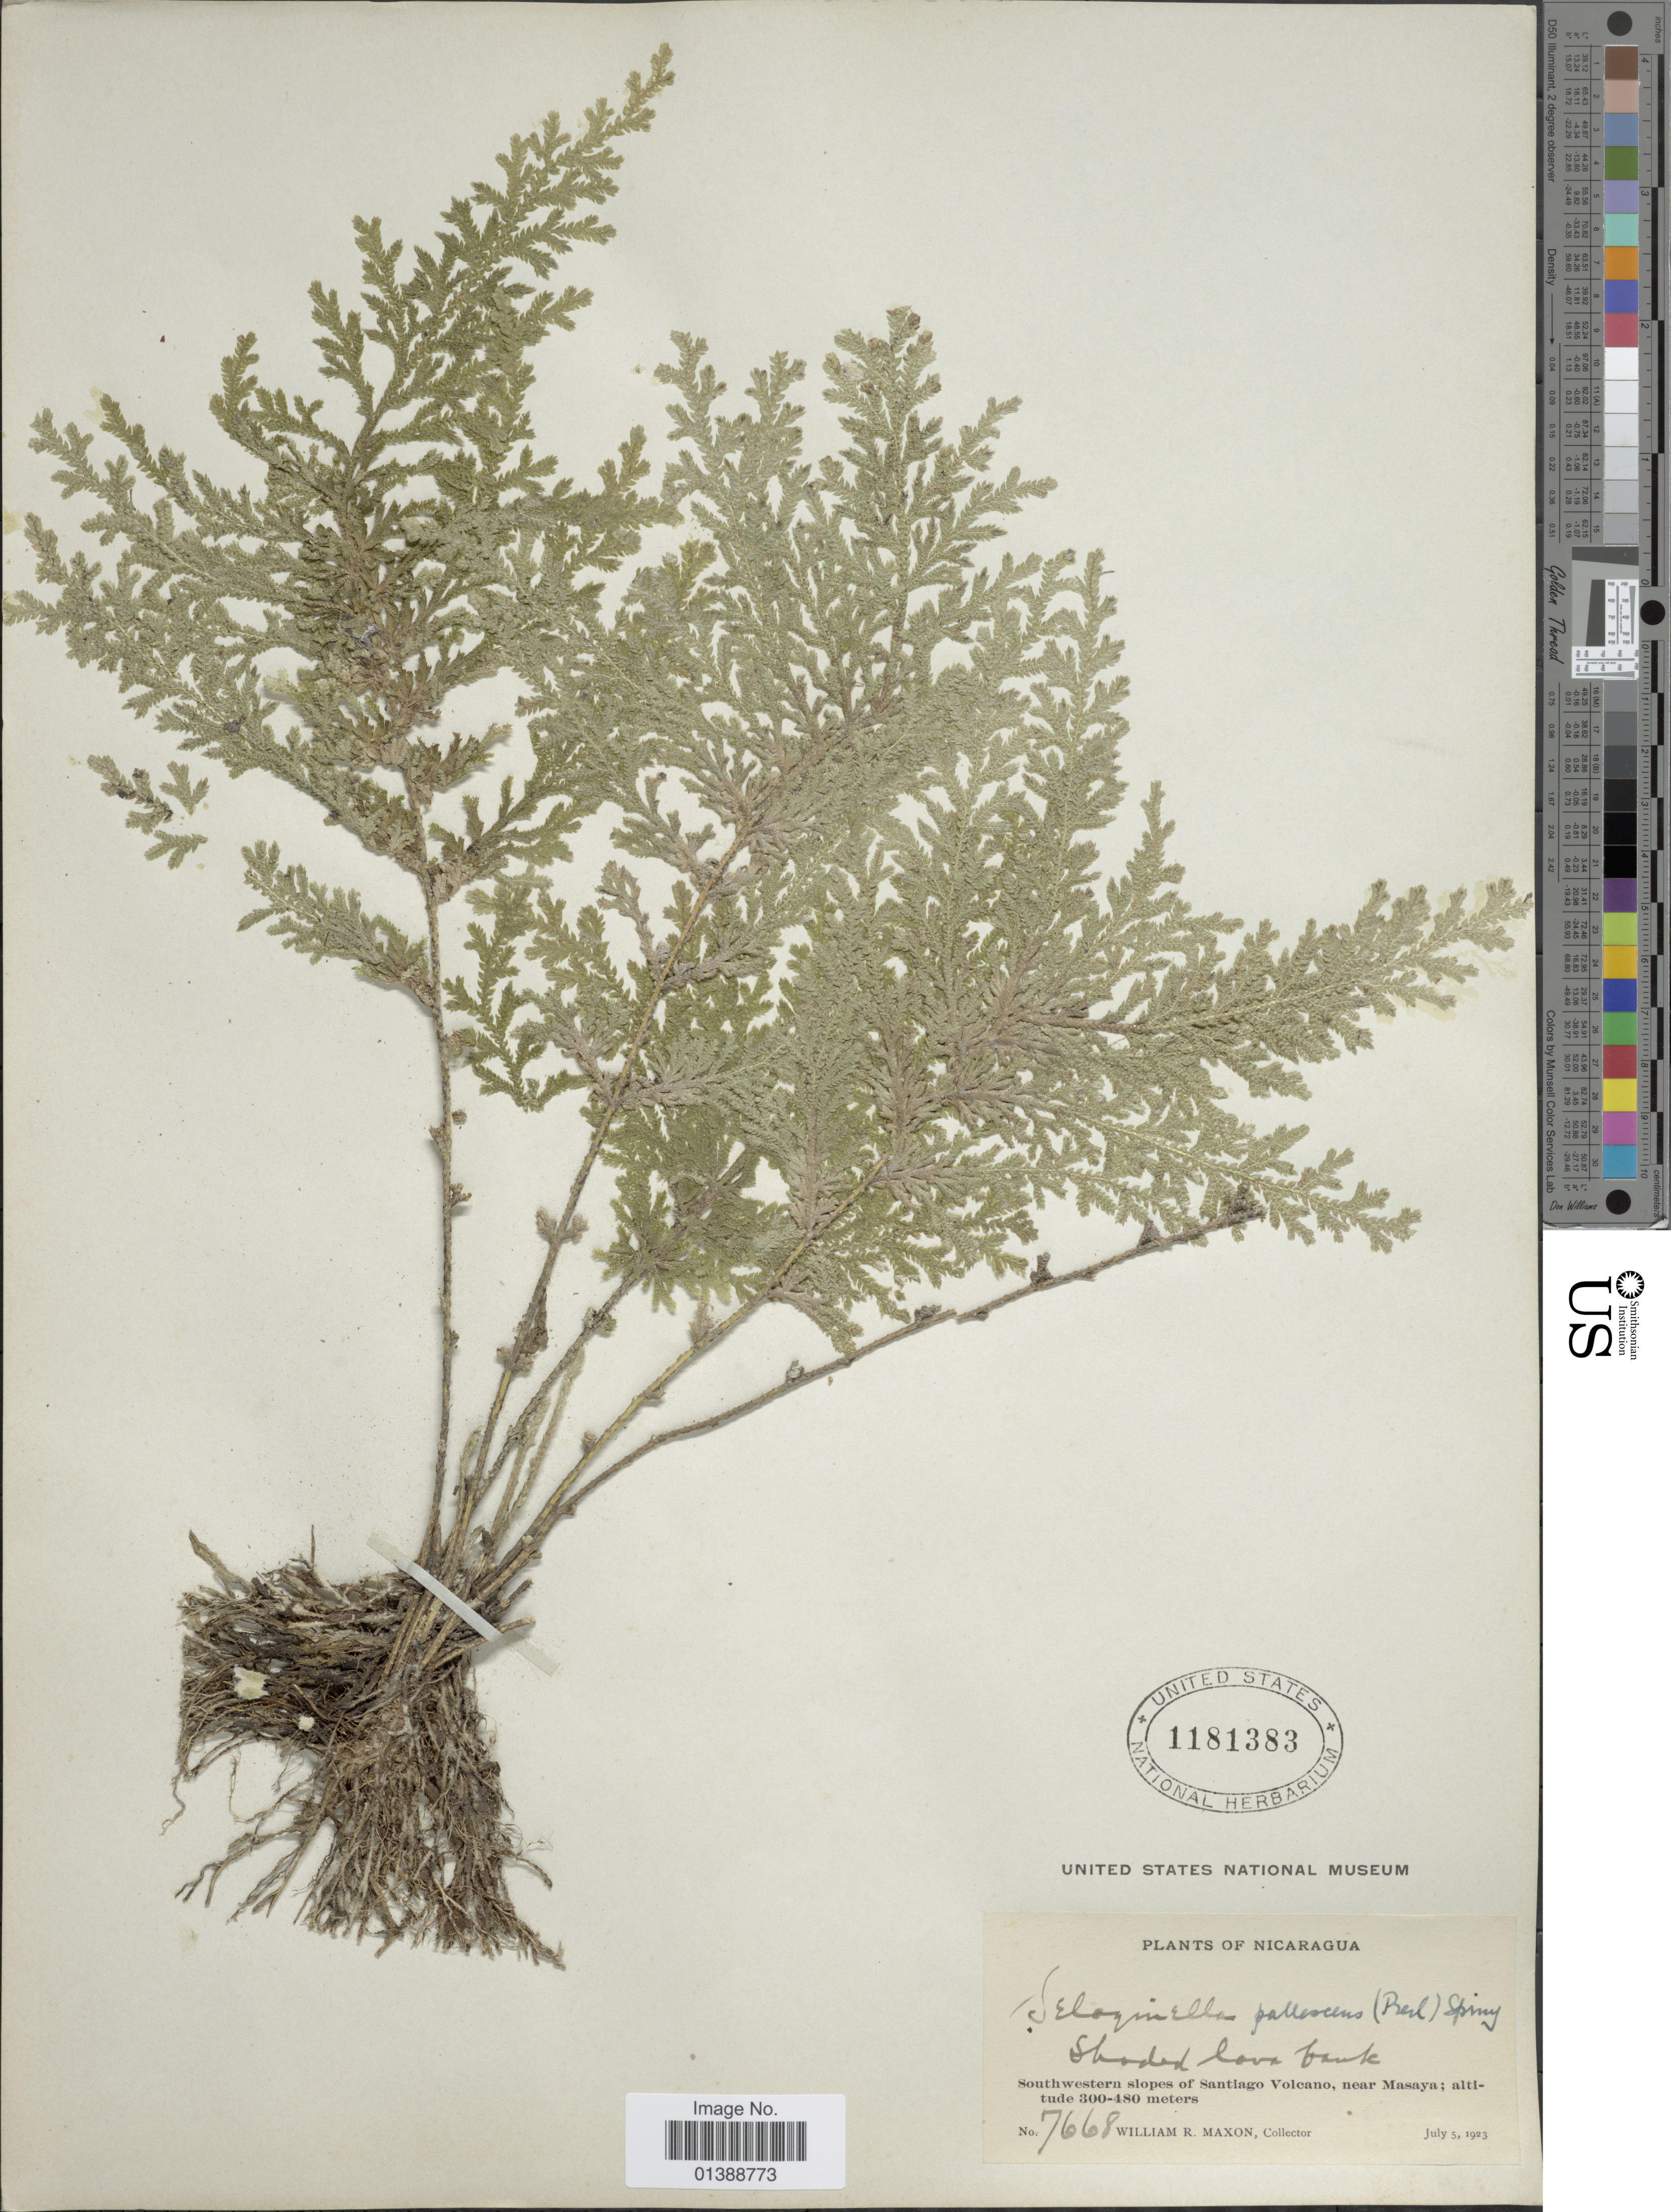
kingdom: Plantae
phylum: Tracheophyta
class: Lycopodiopsida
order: Selaginellales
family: Selaginellaceae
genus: Selaginella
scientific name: Selaginella pallescens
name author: (C. Presl) Spring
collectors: W. R. Maxon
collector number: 7668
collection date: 1923-07-05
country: Nicaragua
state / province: Masaya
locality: Southwestern slopes of Santiago Volcano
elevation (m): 300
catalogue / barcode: US 1181383